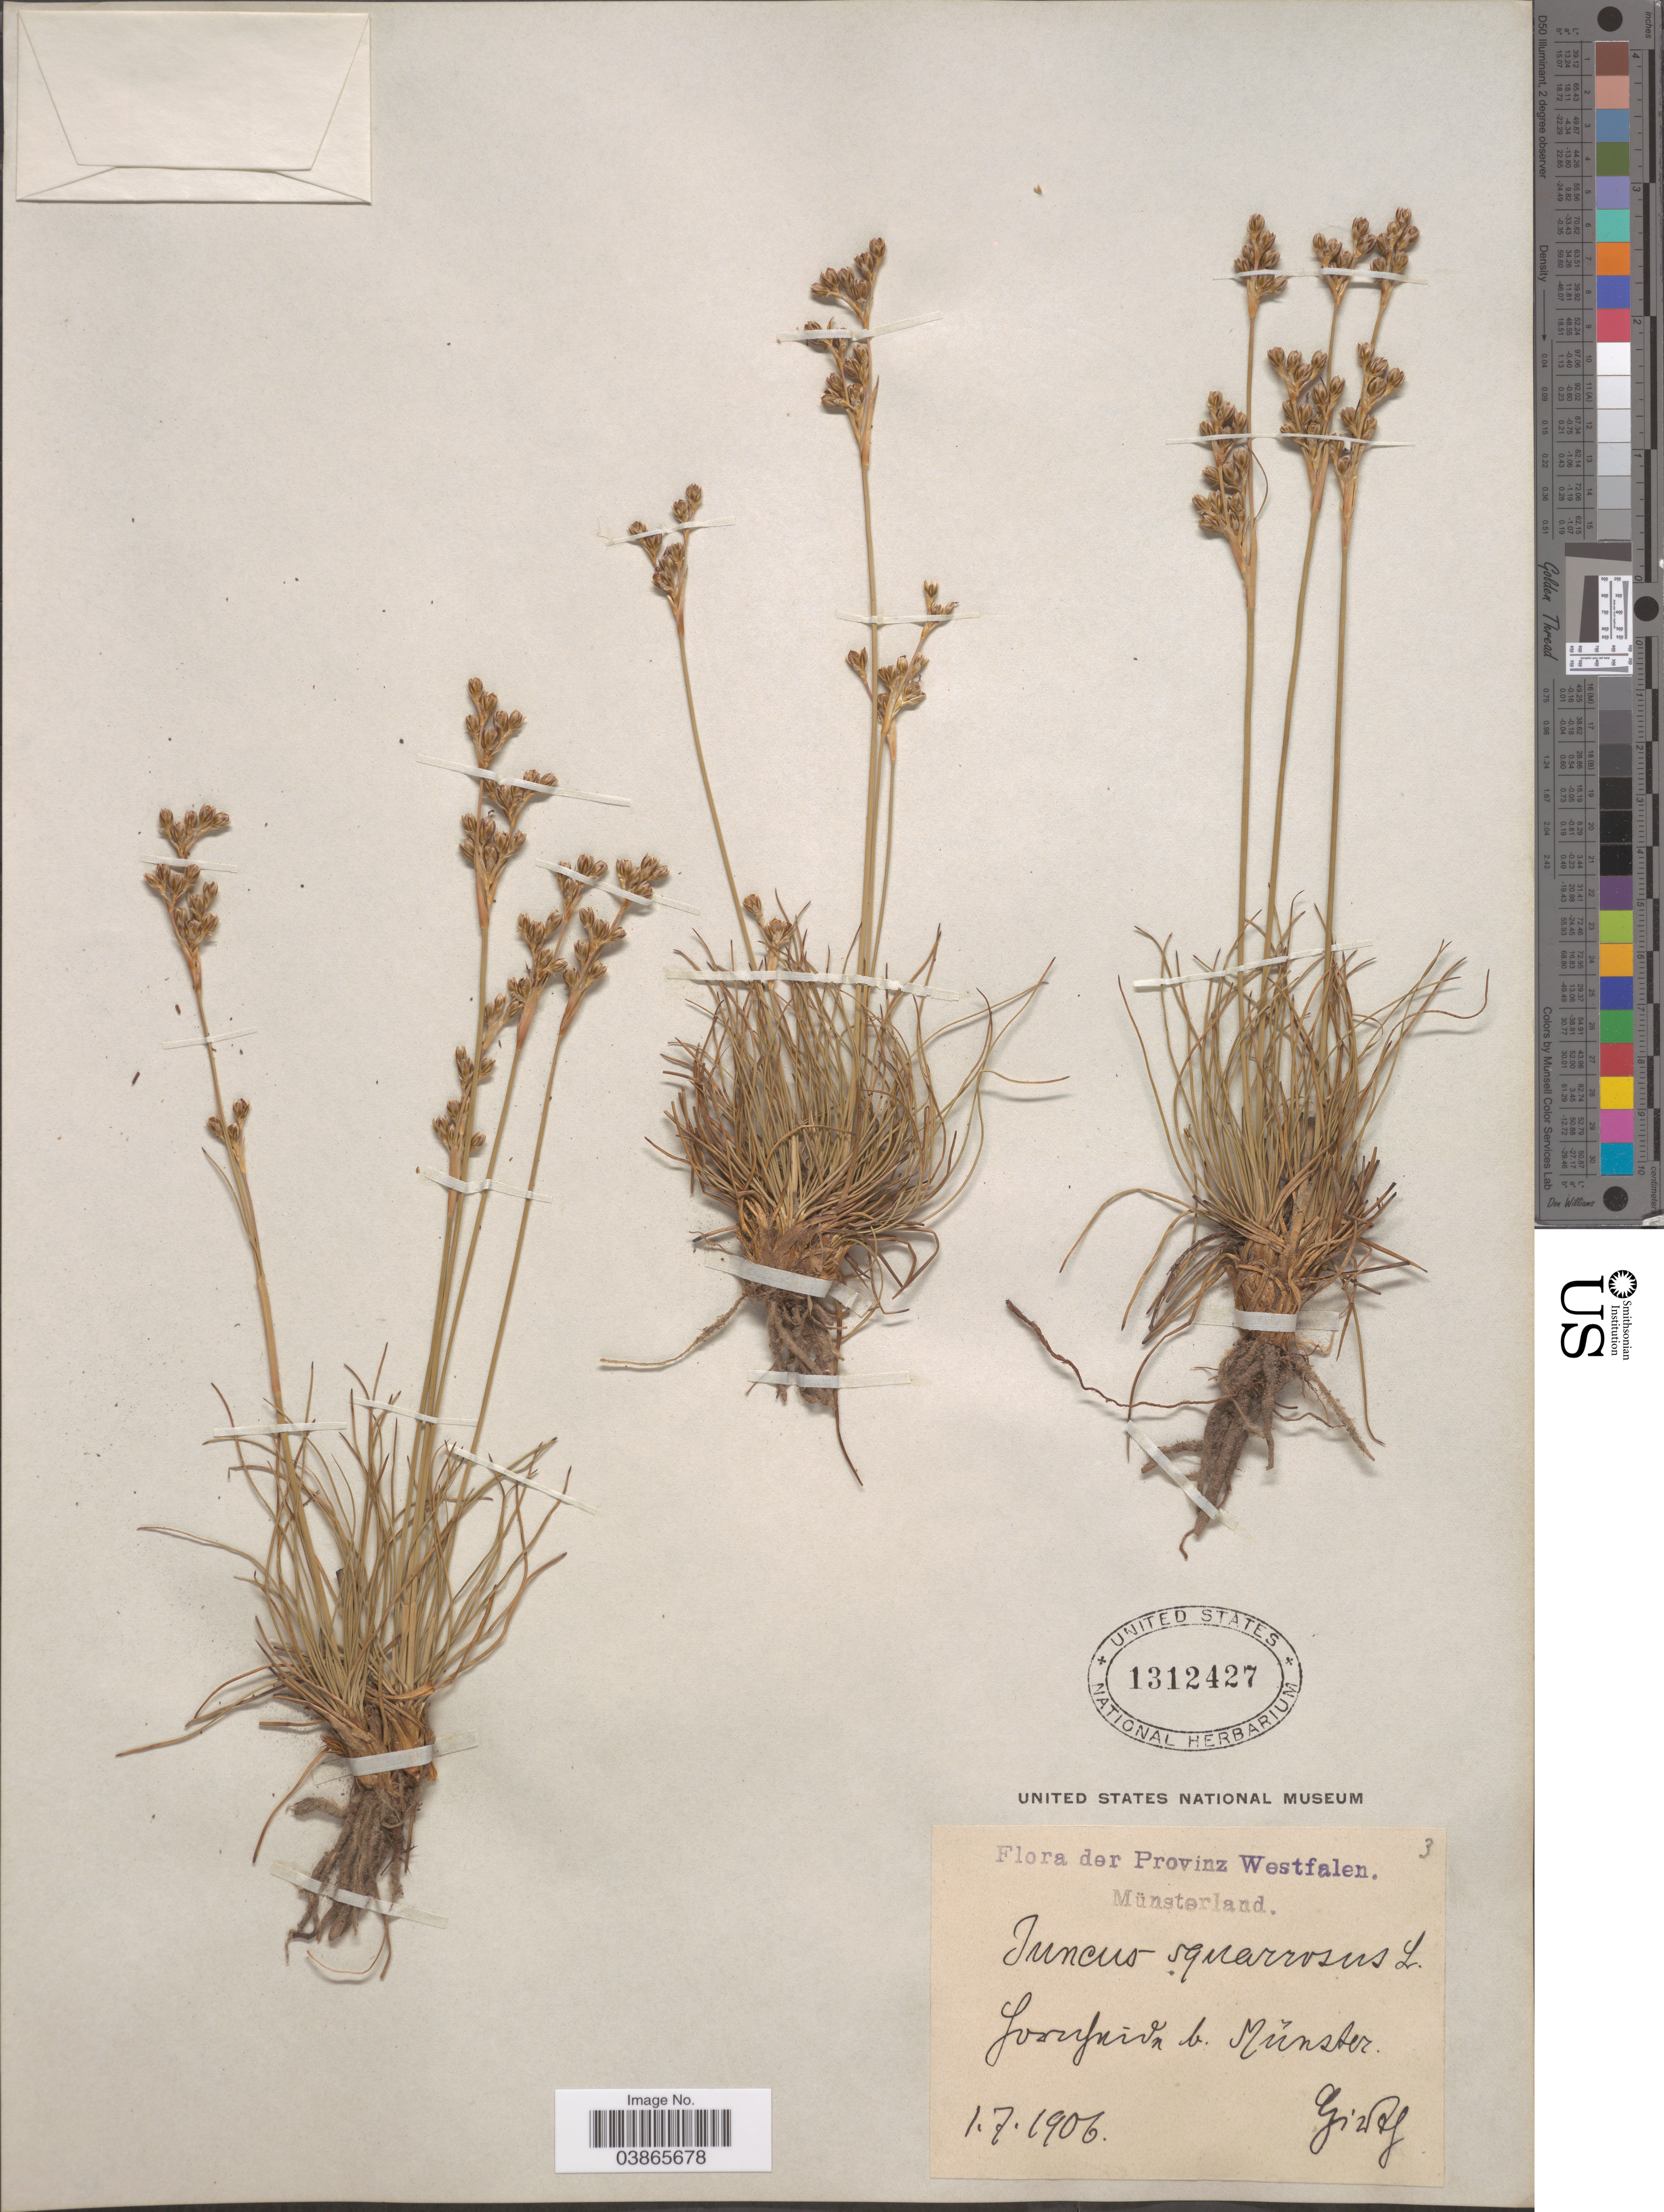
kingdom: Plantae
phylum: Tracheophyta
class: Liliopsida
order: Poales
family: Juncaceae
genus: Juncus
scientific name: Juncus squarrosus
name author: L.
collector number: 3?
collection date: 1906-07-01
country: Germany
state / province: Nordrhein-Westfalen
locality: Provinz Westfalen. Münsterland. [illegible text] b. Munster.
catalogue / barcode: US 1312427